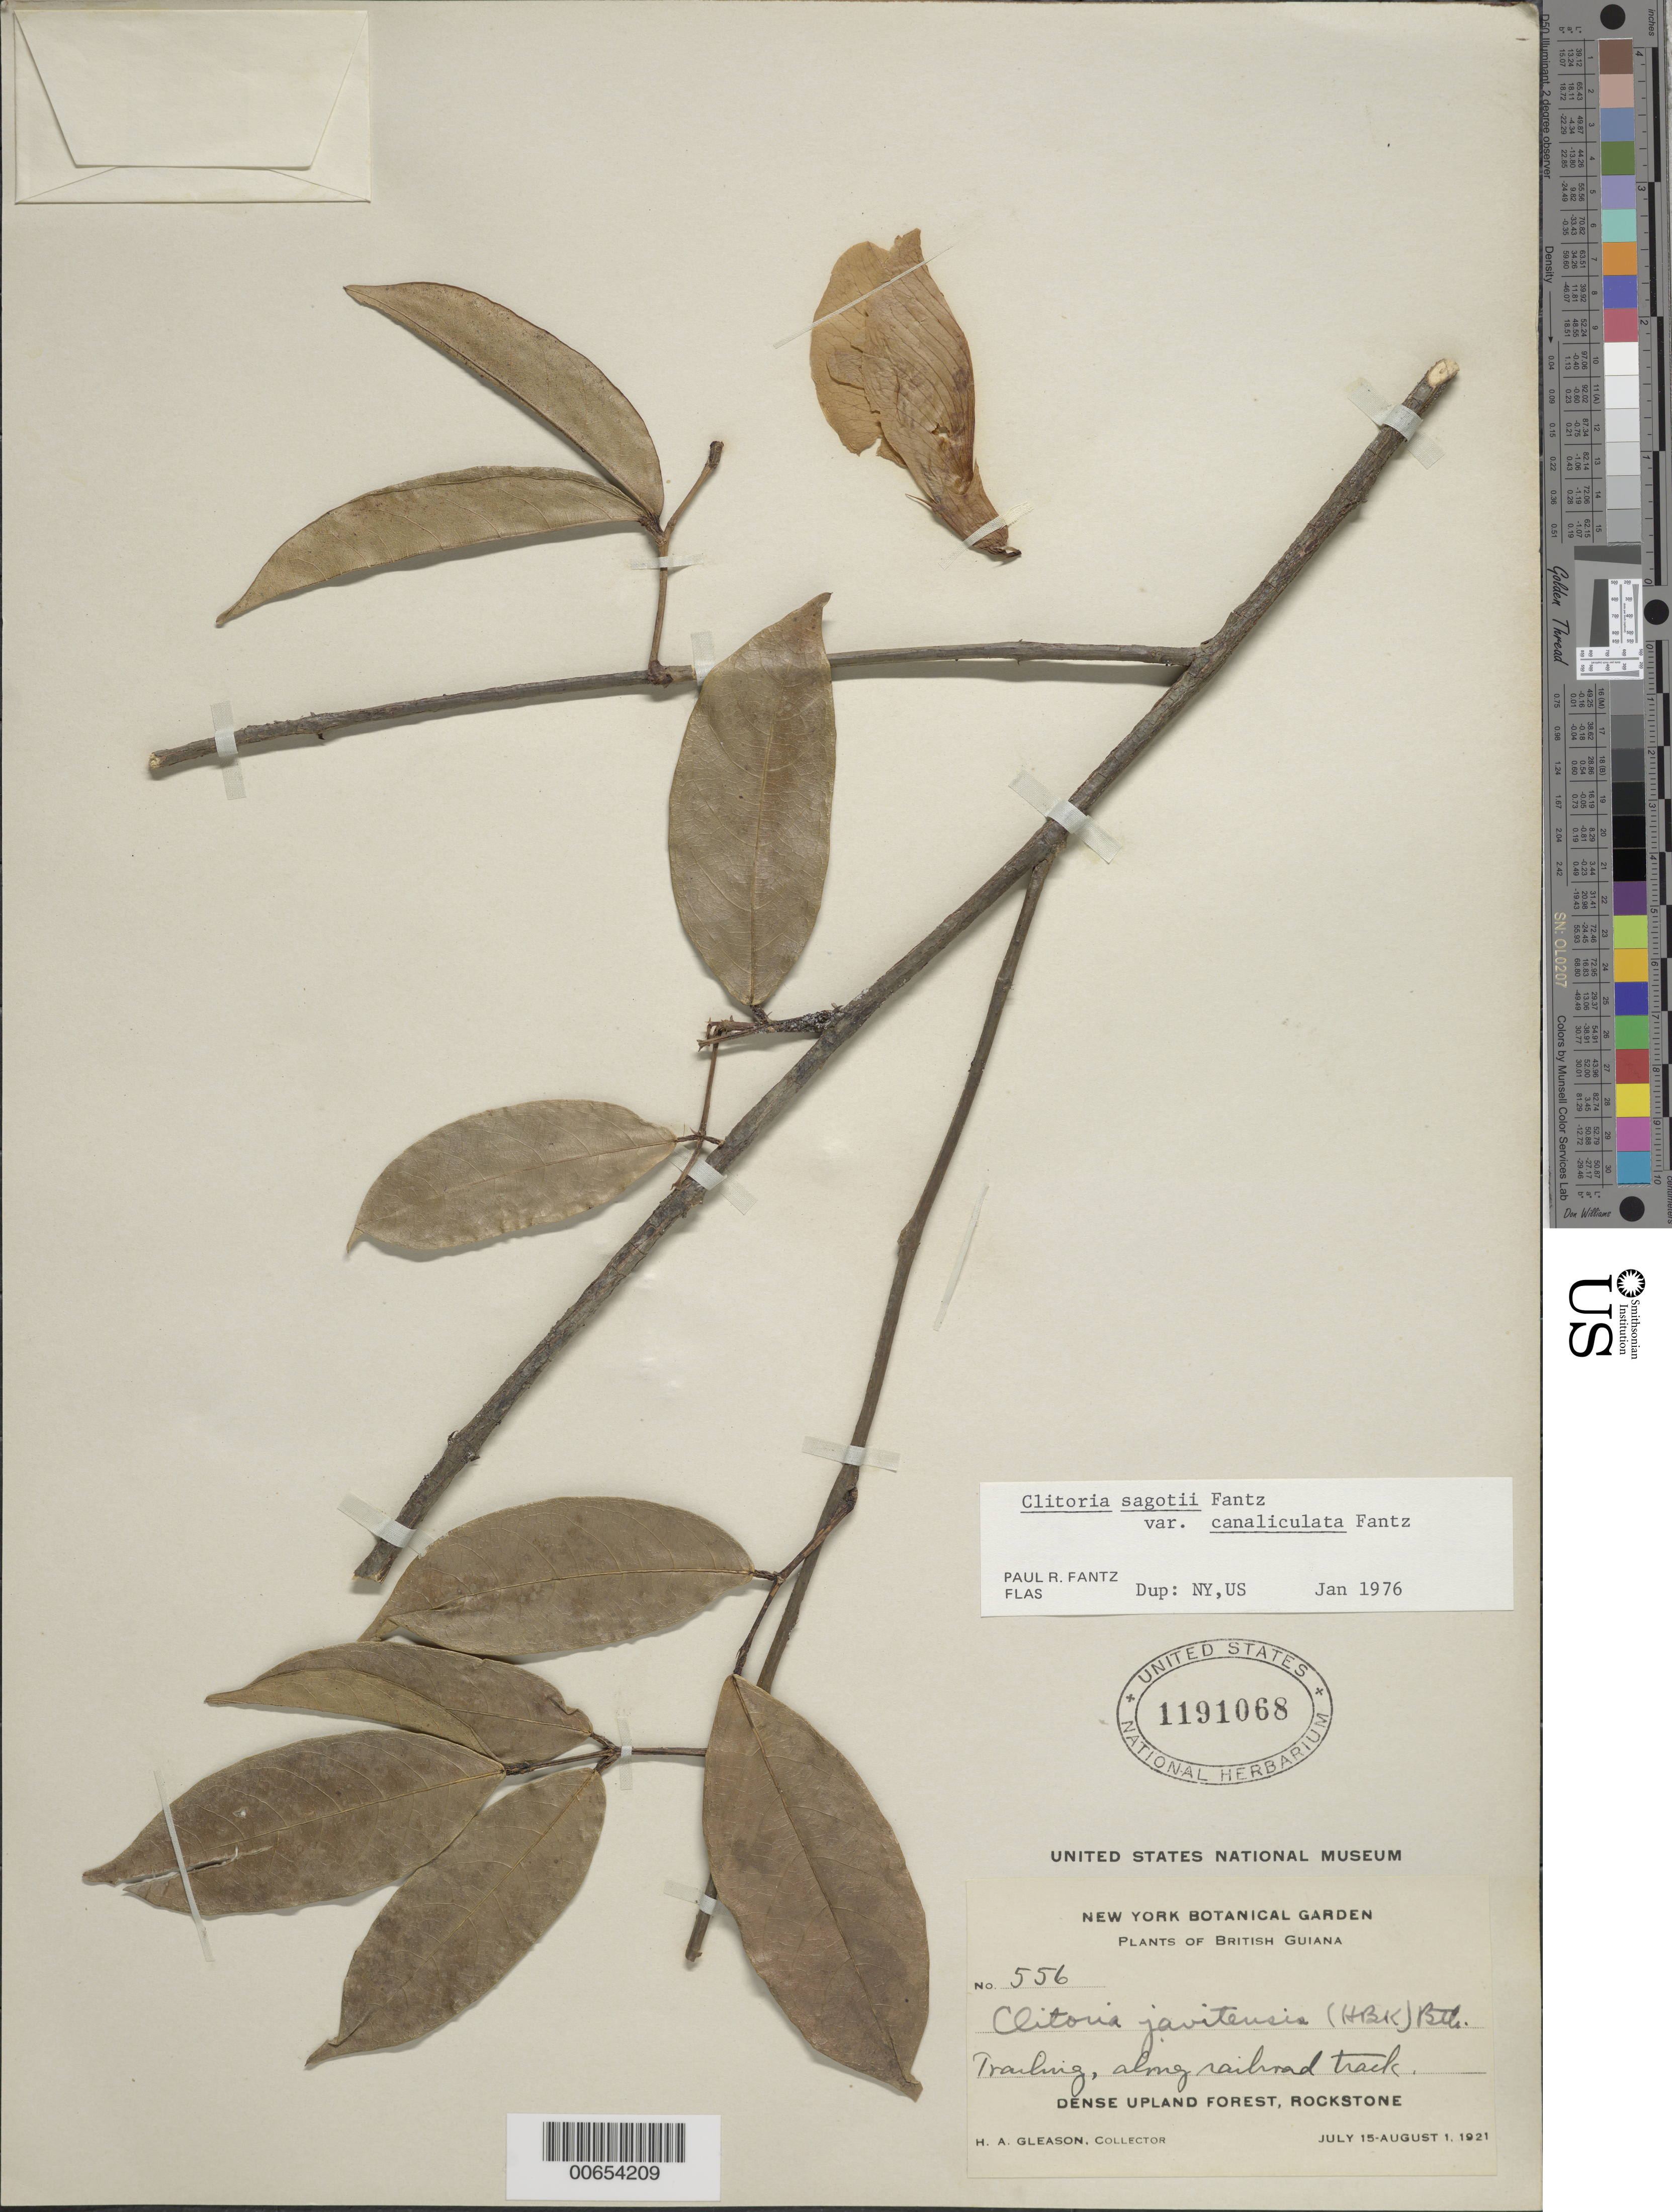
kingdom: Plantae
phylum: Tracheophyta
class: Magnoliopsida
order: Fabales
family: Fabaceae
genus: Clitoria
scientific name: Clitoria sagotii var. canaliculata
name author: Fantz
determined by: Fantz, P. R., (FLAS), University of Florida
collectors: H. A. Gleason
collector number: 556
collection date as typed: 15-Jul-21 to 1-Aug-21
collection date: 1921-07-15/1921-08-01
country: Guyana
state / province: U. Demerara-Berbice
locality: Rockstone, in and about the village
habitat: Along railroad track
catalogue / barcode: US 1191068